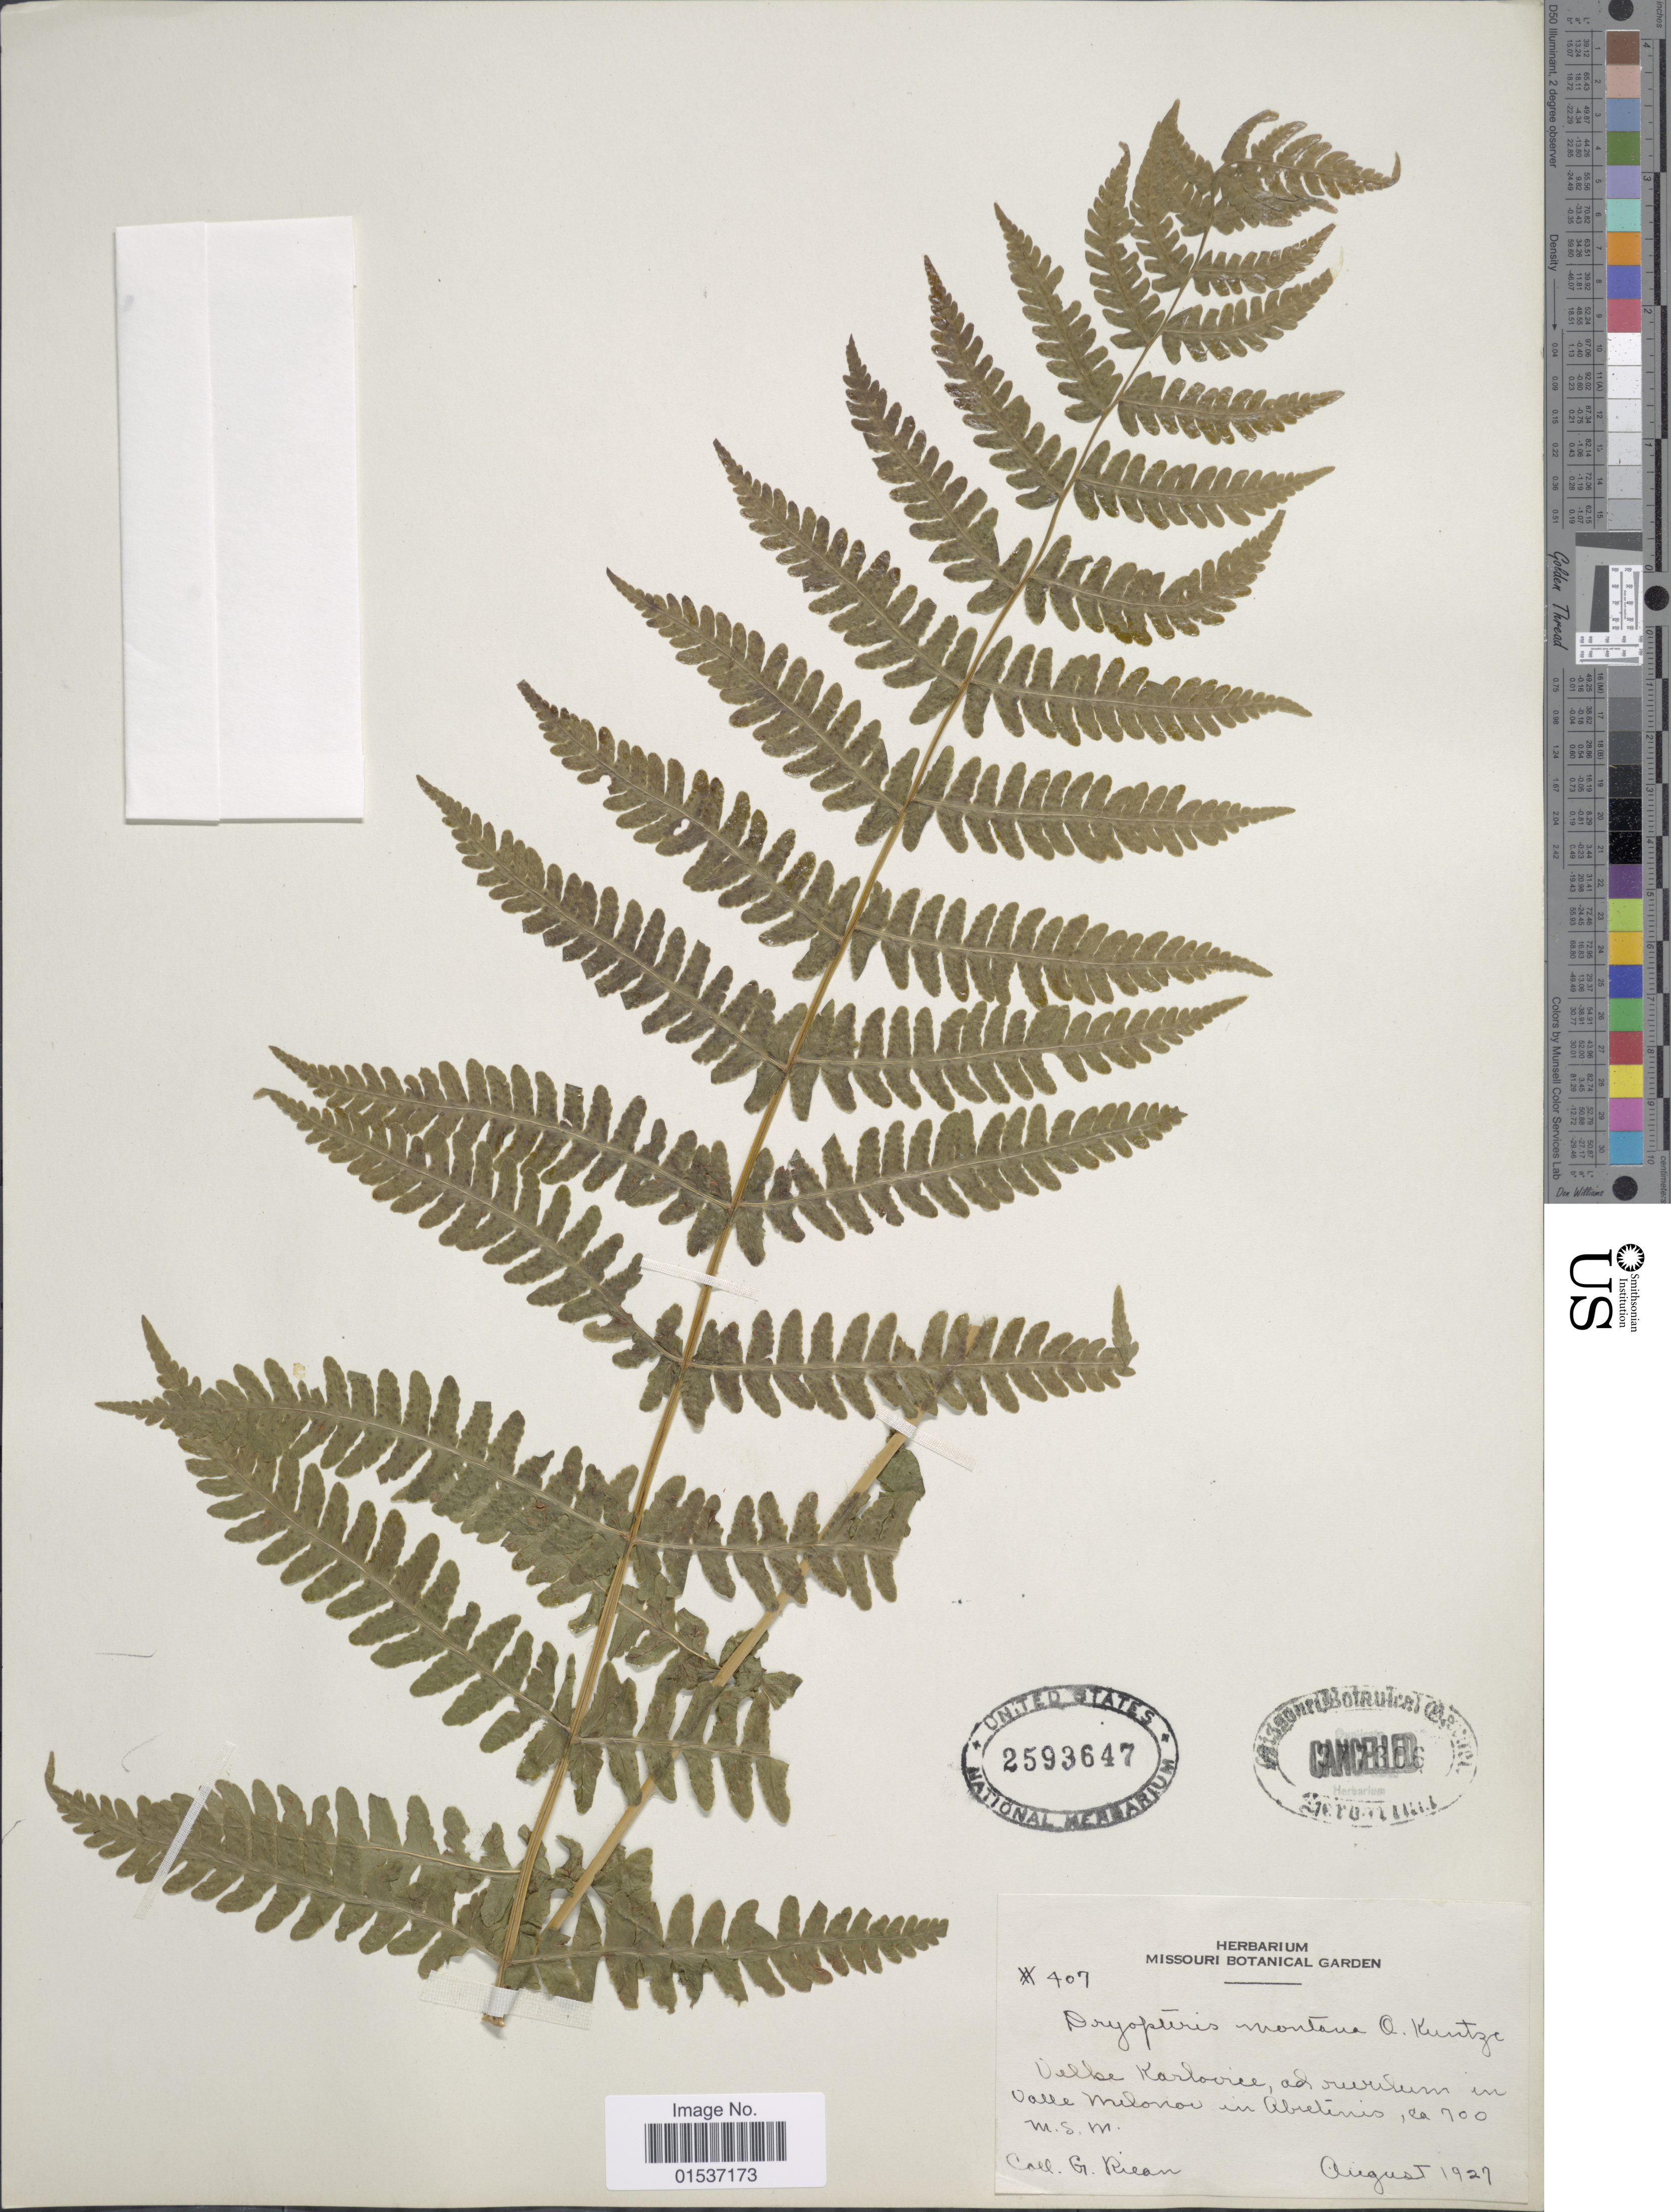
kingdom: Plantae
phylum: Tracheophyta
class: Polypodiopsida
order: Polypodiales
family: Thelypteridaceae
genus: Oreopteris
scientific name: Oreopteris limbosperma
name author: (All.) K. Iwats.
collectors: G. Riean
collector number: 407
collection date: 1927-08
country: Czechia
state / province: Zlin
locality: Velbe Karlovice, ad rivulum in Valle Melona in Abietinis. [interpreted]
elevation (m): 700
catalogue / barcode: US 2593647